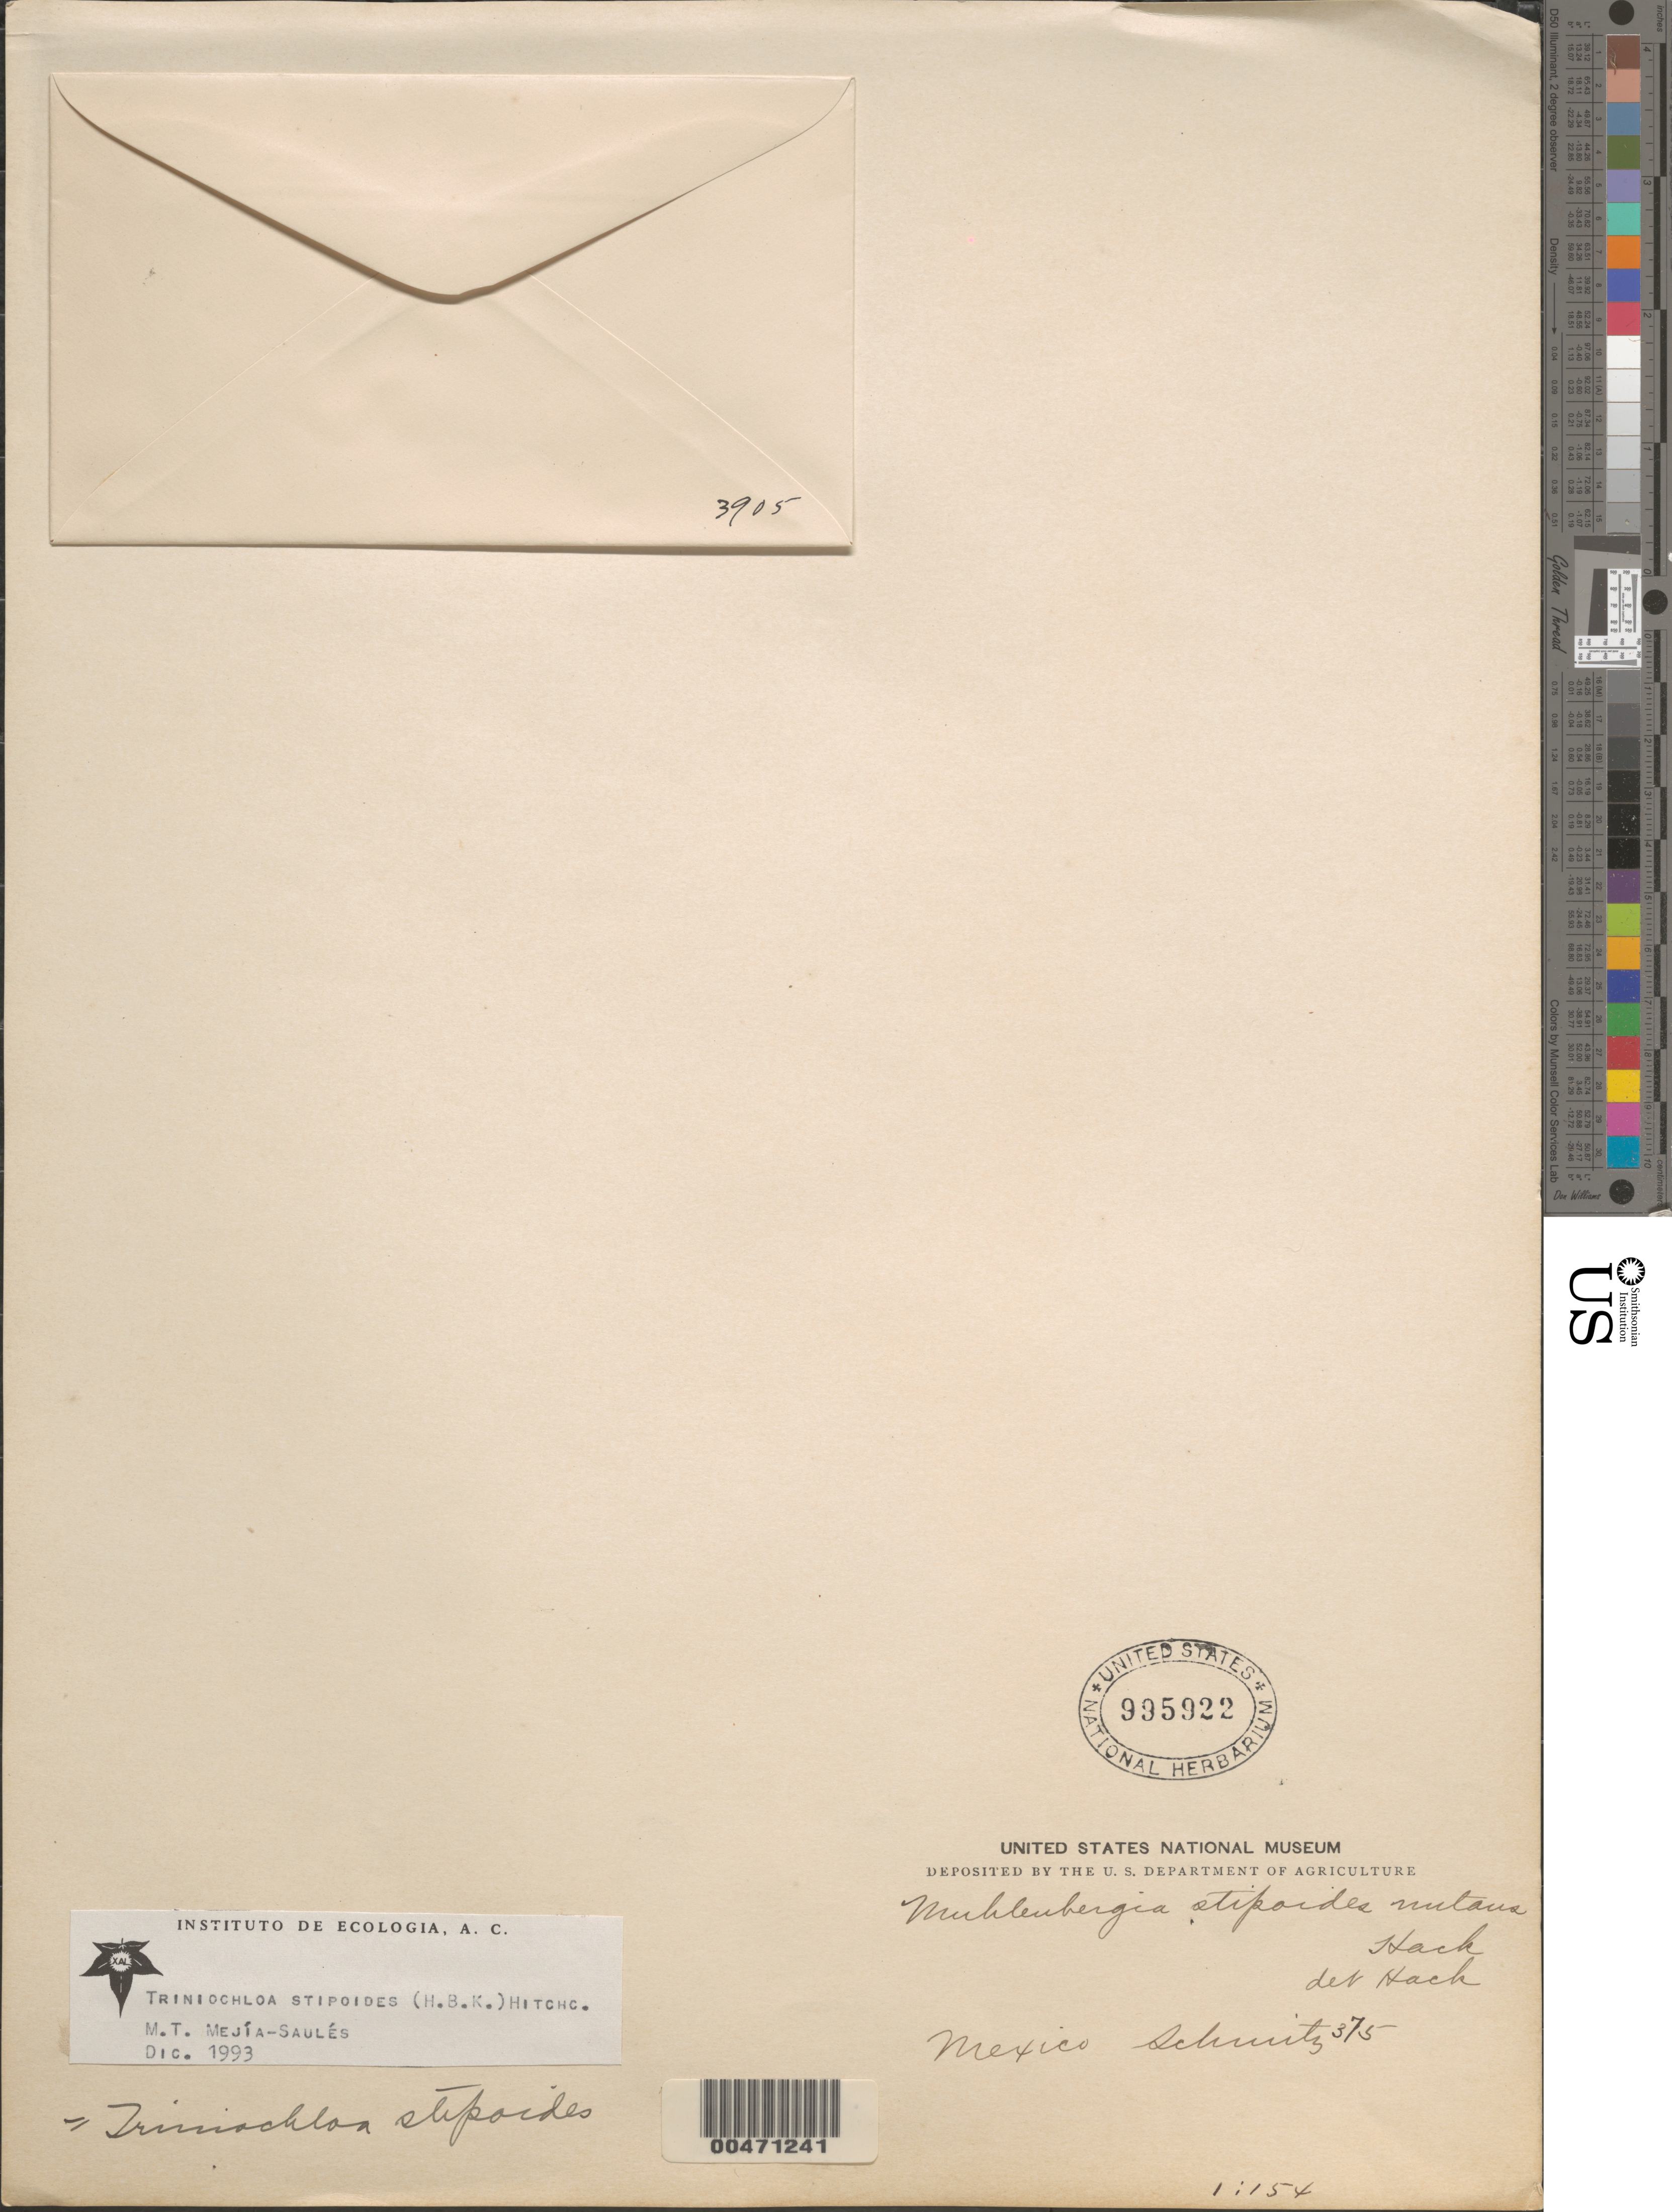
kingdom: Plantae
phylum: Tracheophyta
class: Liliopsida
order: Poales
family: Poaceae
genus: Triniochloa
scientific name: Triniochloa stipoides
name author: (Kunth) Hitchc.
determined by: Mejía-Sauls, M. T.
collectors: -. Schmitz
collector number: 375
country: Mexico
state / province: Durango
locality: San Ramon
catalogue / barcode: US 995922